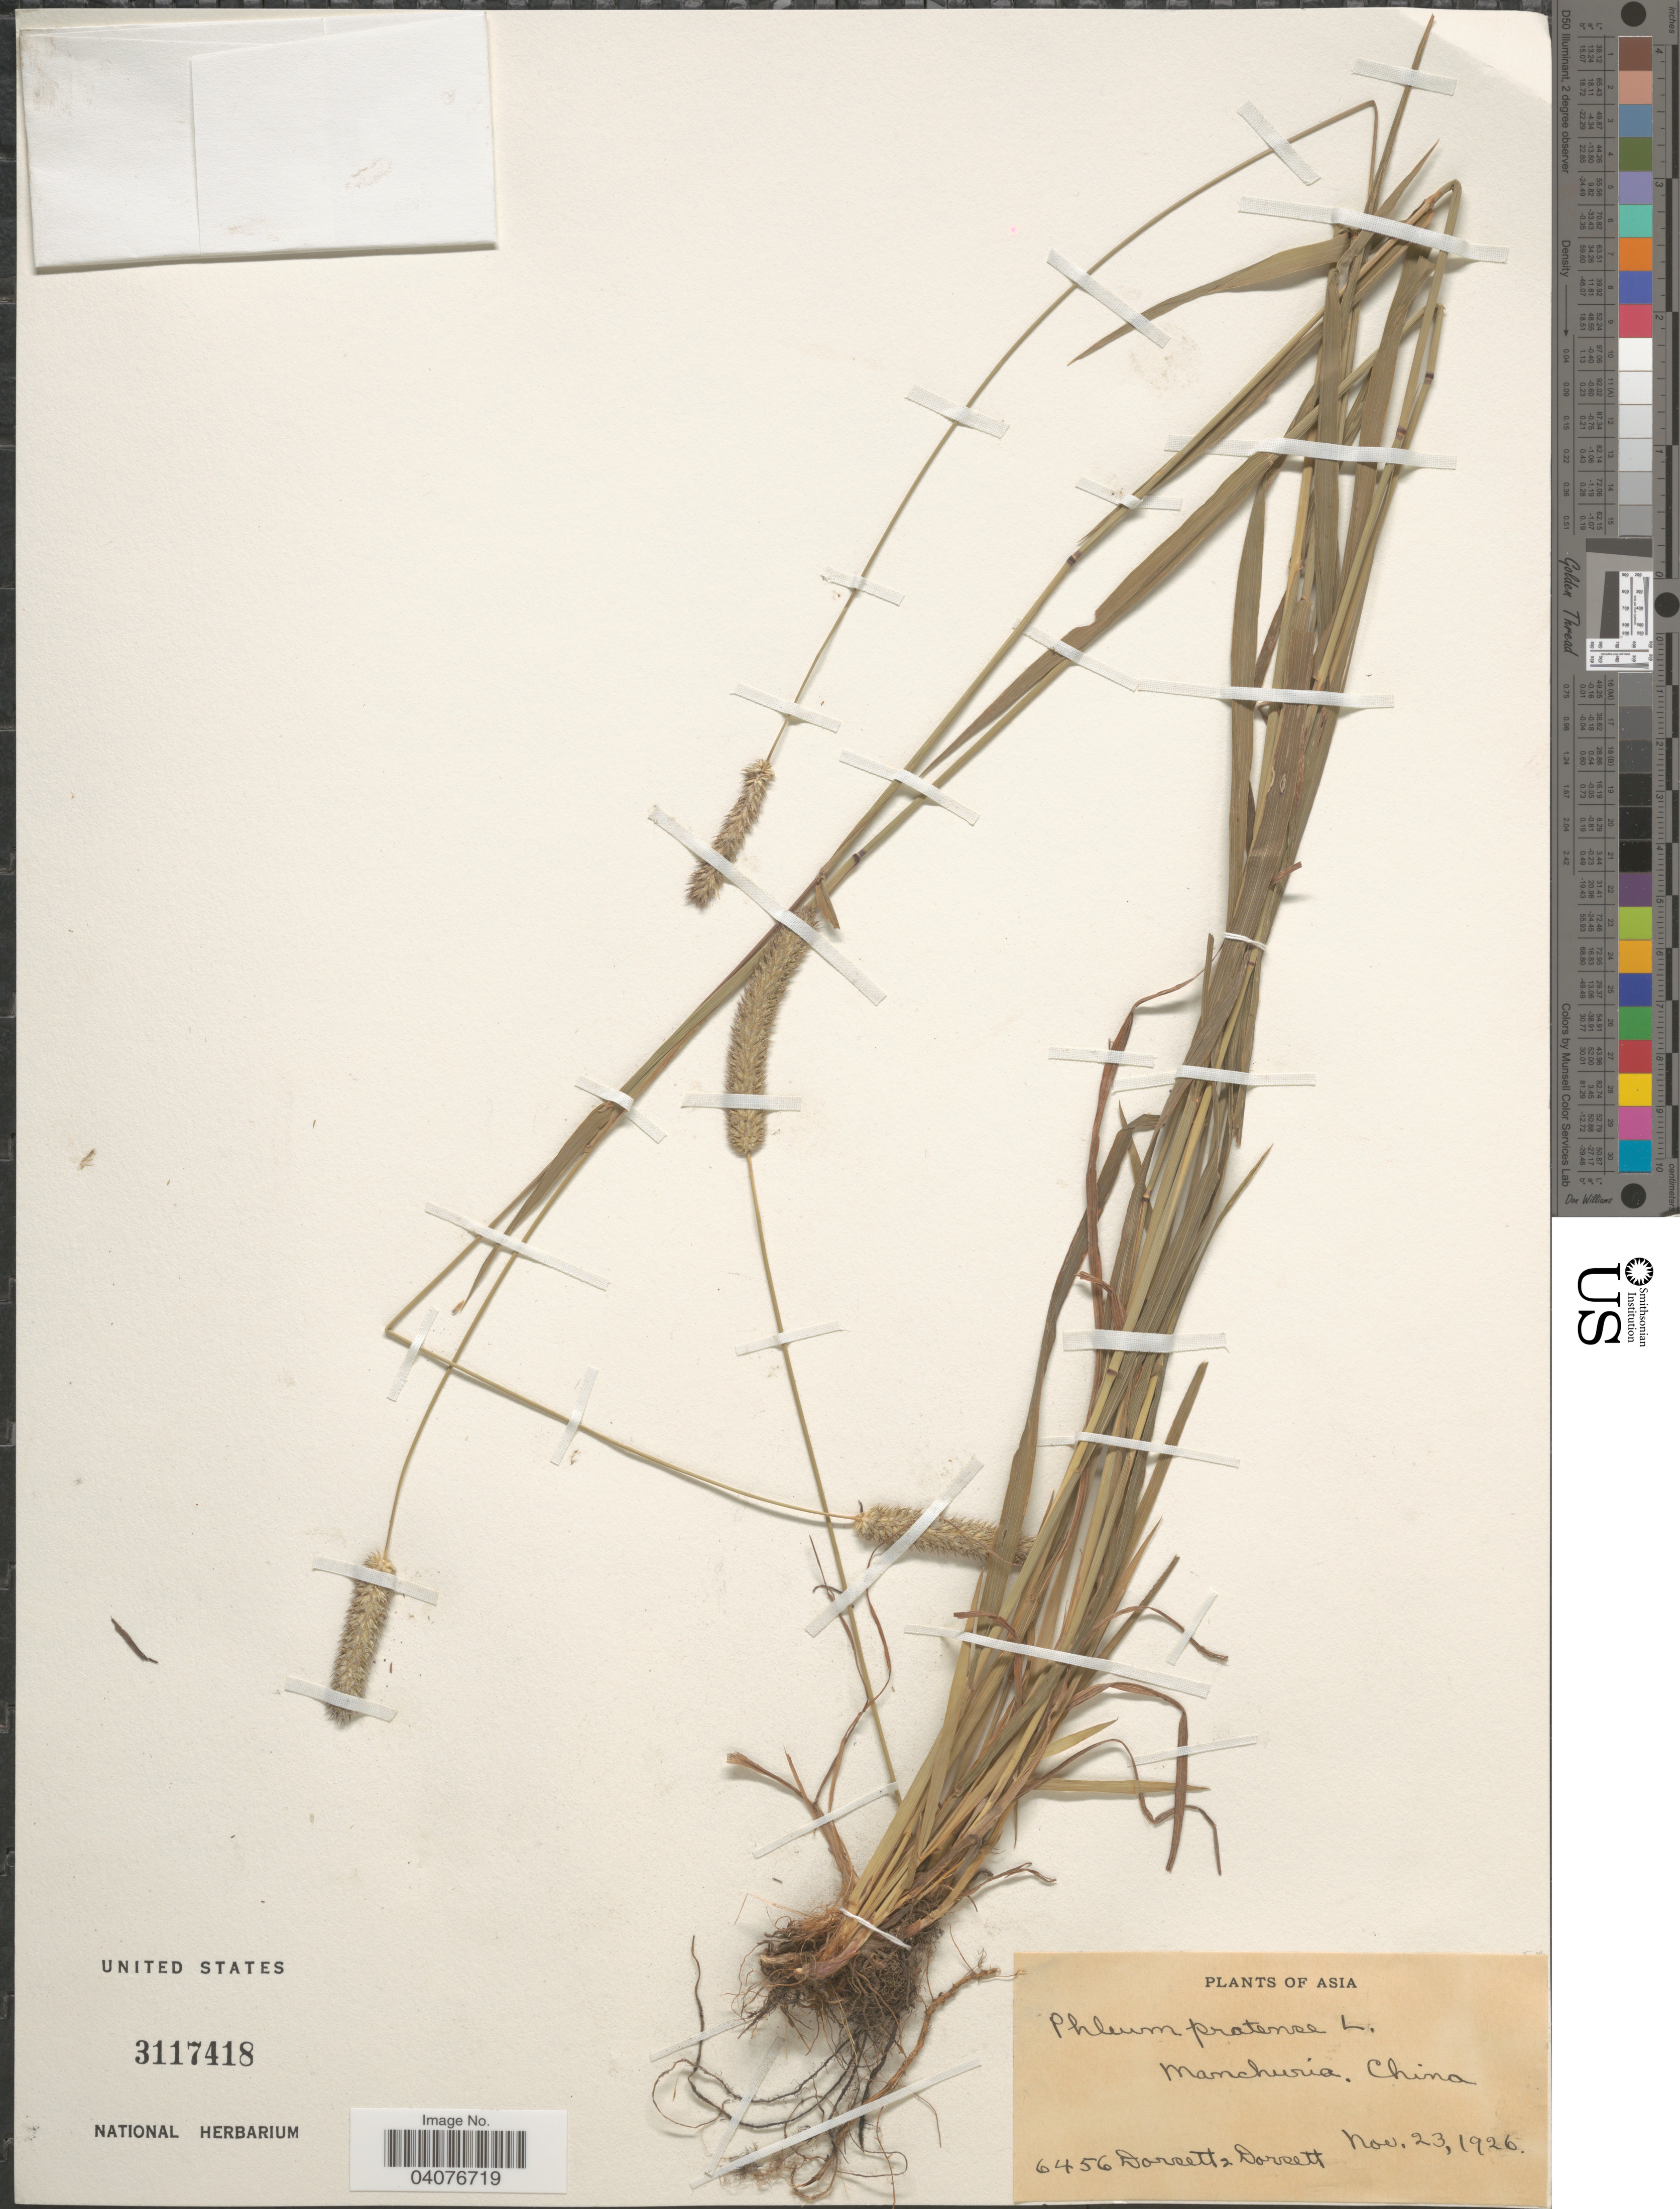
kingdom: Plantae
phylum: Tracheophyta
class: Liliopsida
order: Poales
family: Poaceae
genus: Phleum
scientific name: Phleum pratense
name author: L.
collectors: -- Dorsett & -- Dorsett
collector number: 6456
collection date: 1926-11-23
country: China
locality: Manchuria.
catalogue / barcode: US 3117418